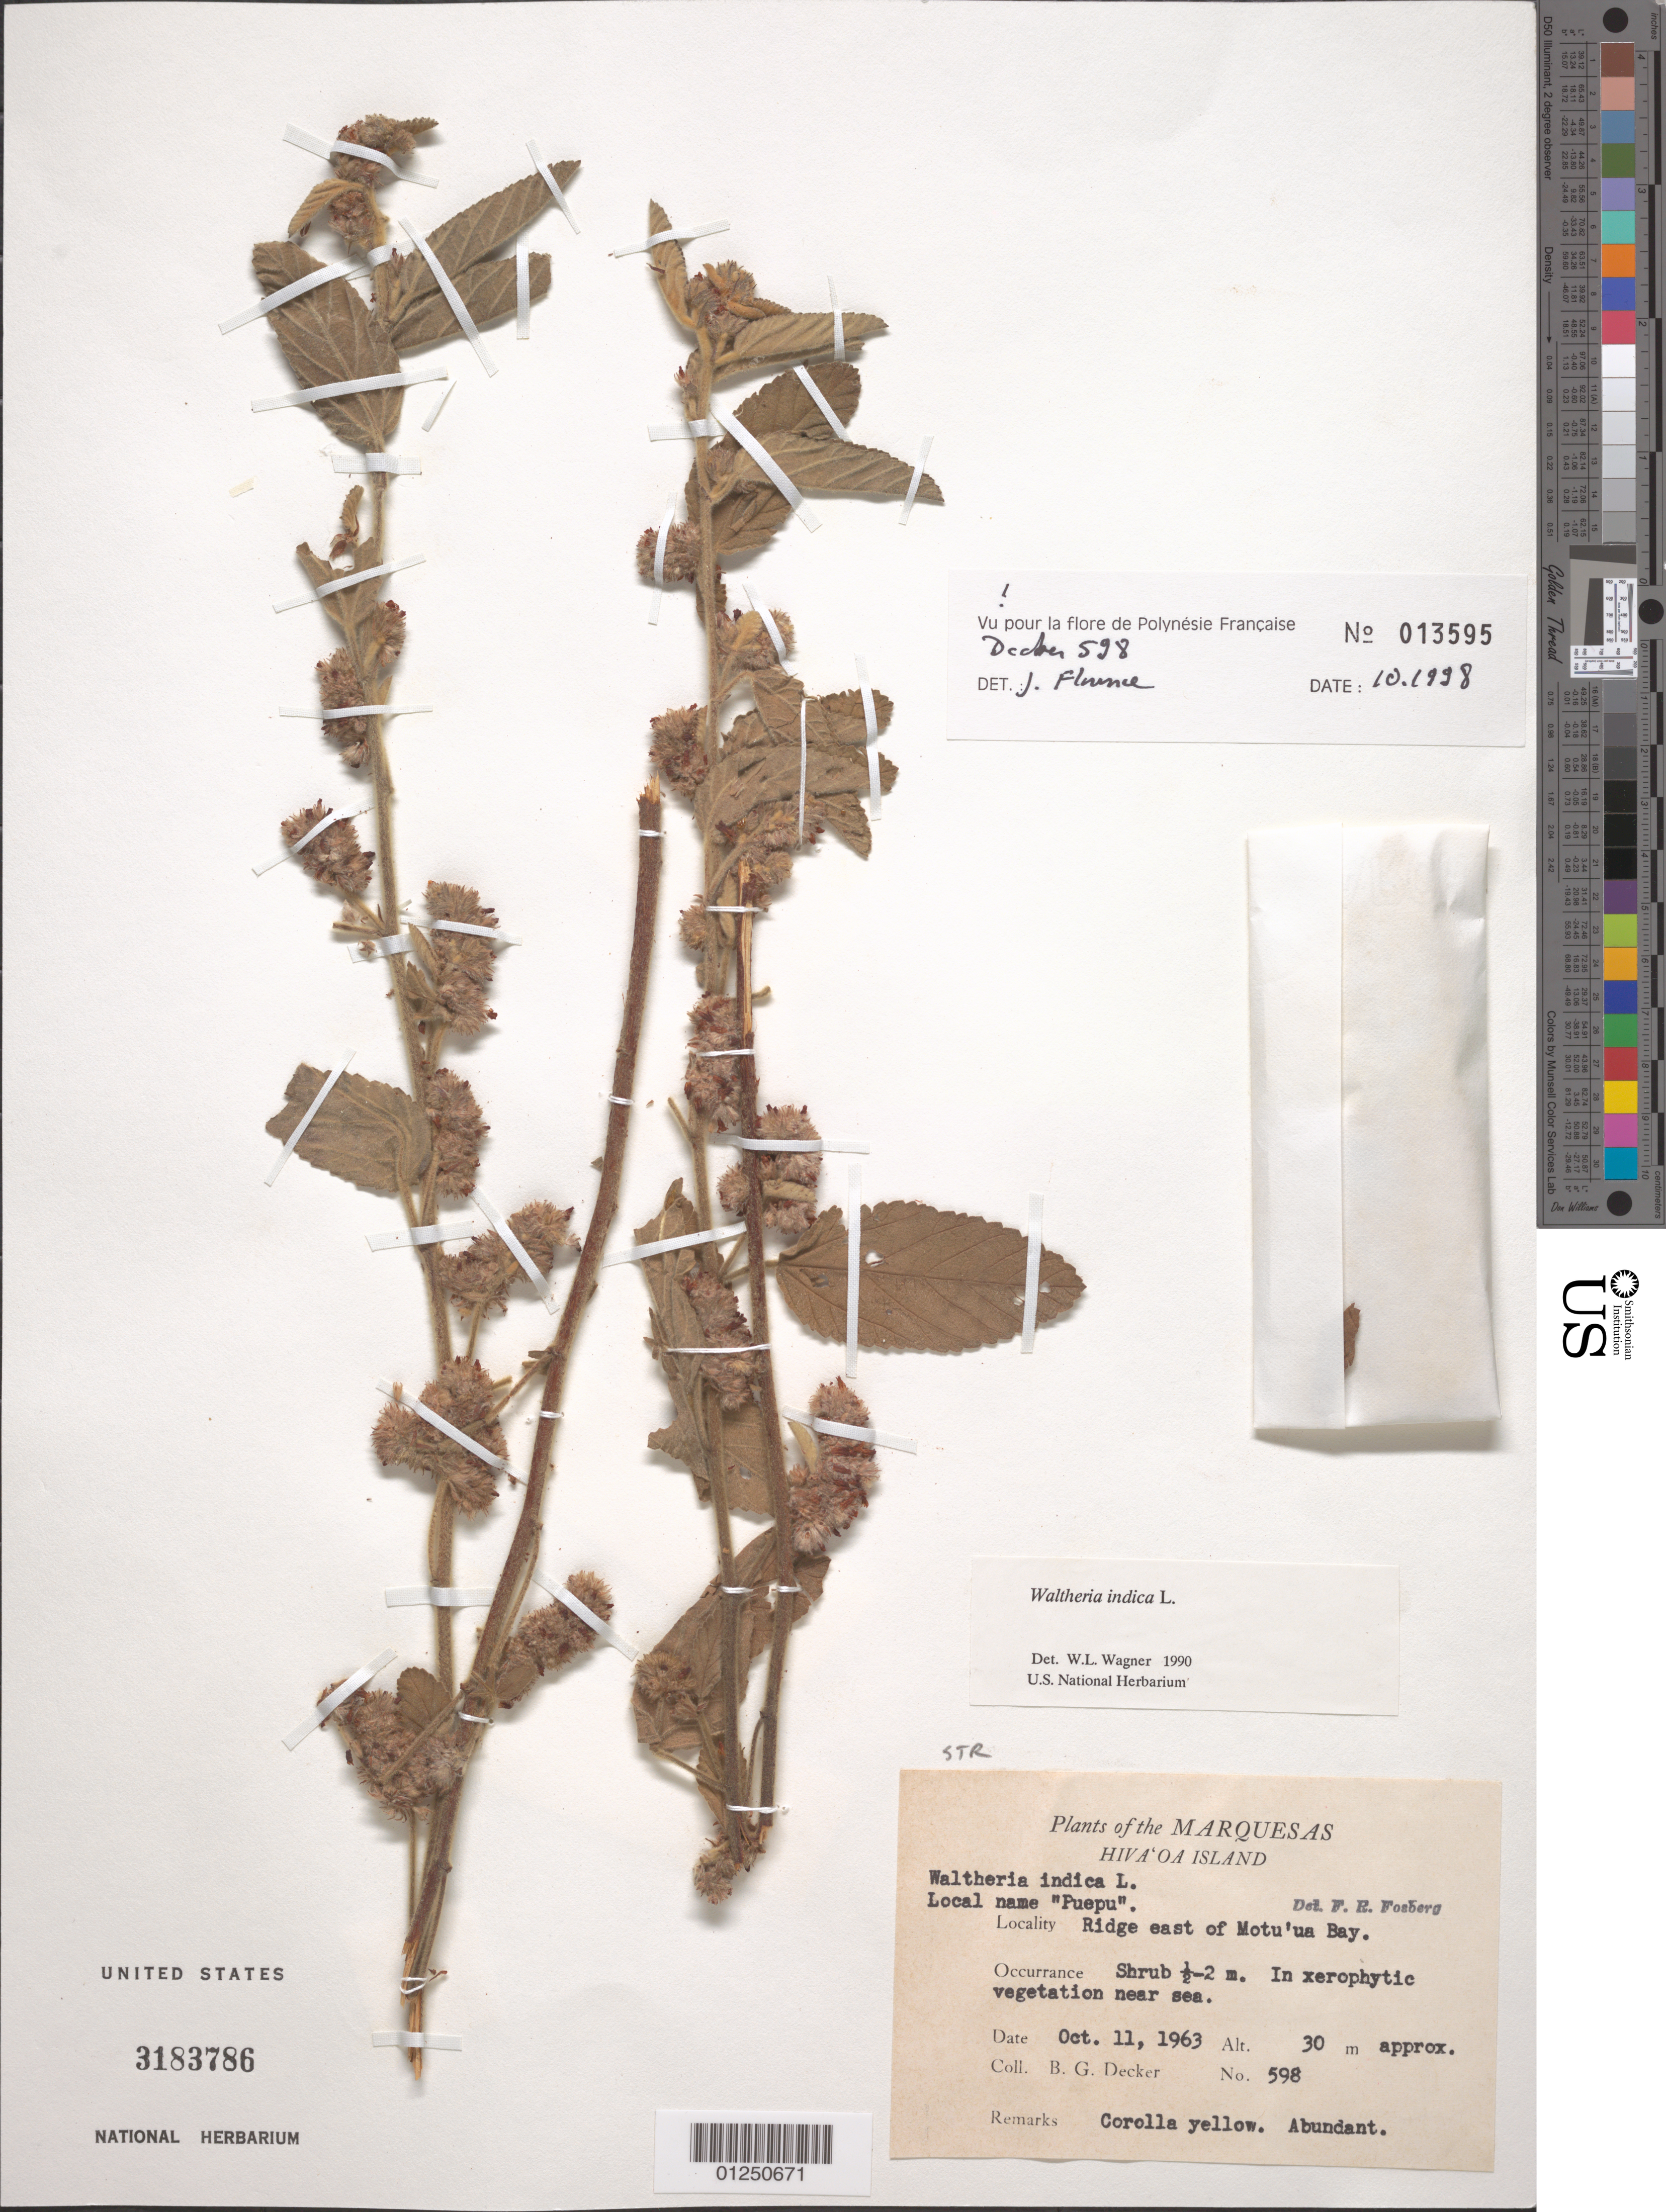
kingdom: Plantae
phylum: Tracheophyta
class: Magnoliopsida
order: Malvales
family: Malvaceae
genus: Waltheria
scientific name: Waltheria indica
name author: L.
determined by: Wagner, W. L., (BOT), Smithsonian Institution - National Museum of Natural History (UNITED STATES)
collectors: B. G. Decker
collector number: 598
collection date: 1963-10-11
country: French Polynesia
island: Hiva Oa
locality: ridge E of Motu'ua Bay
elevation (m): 30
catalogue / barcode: US 3183786